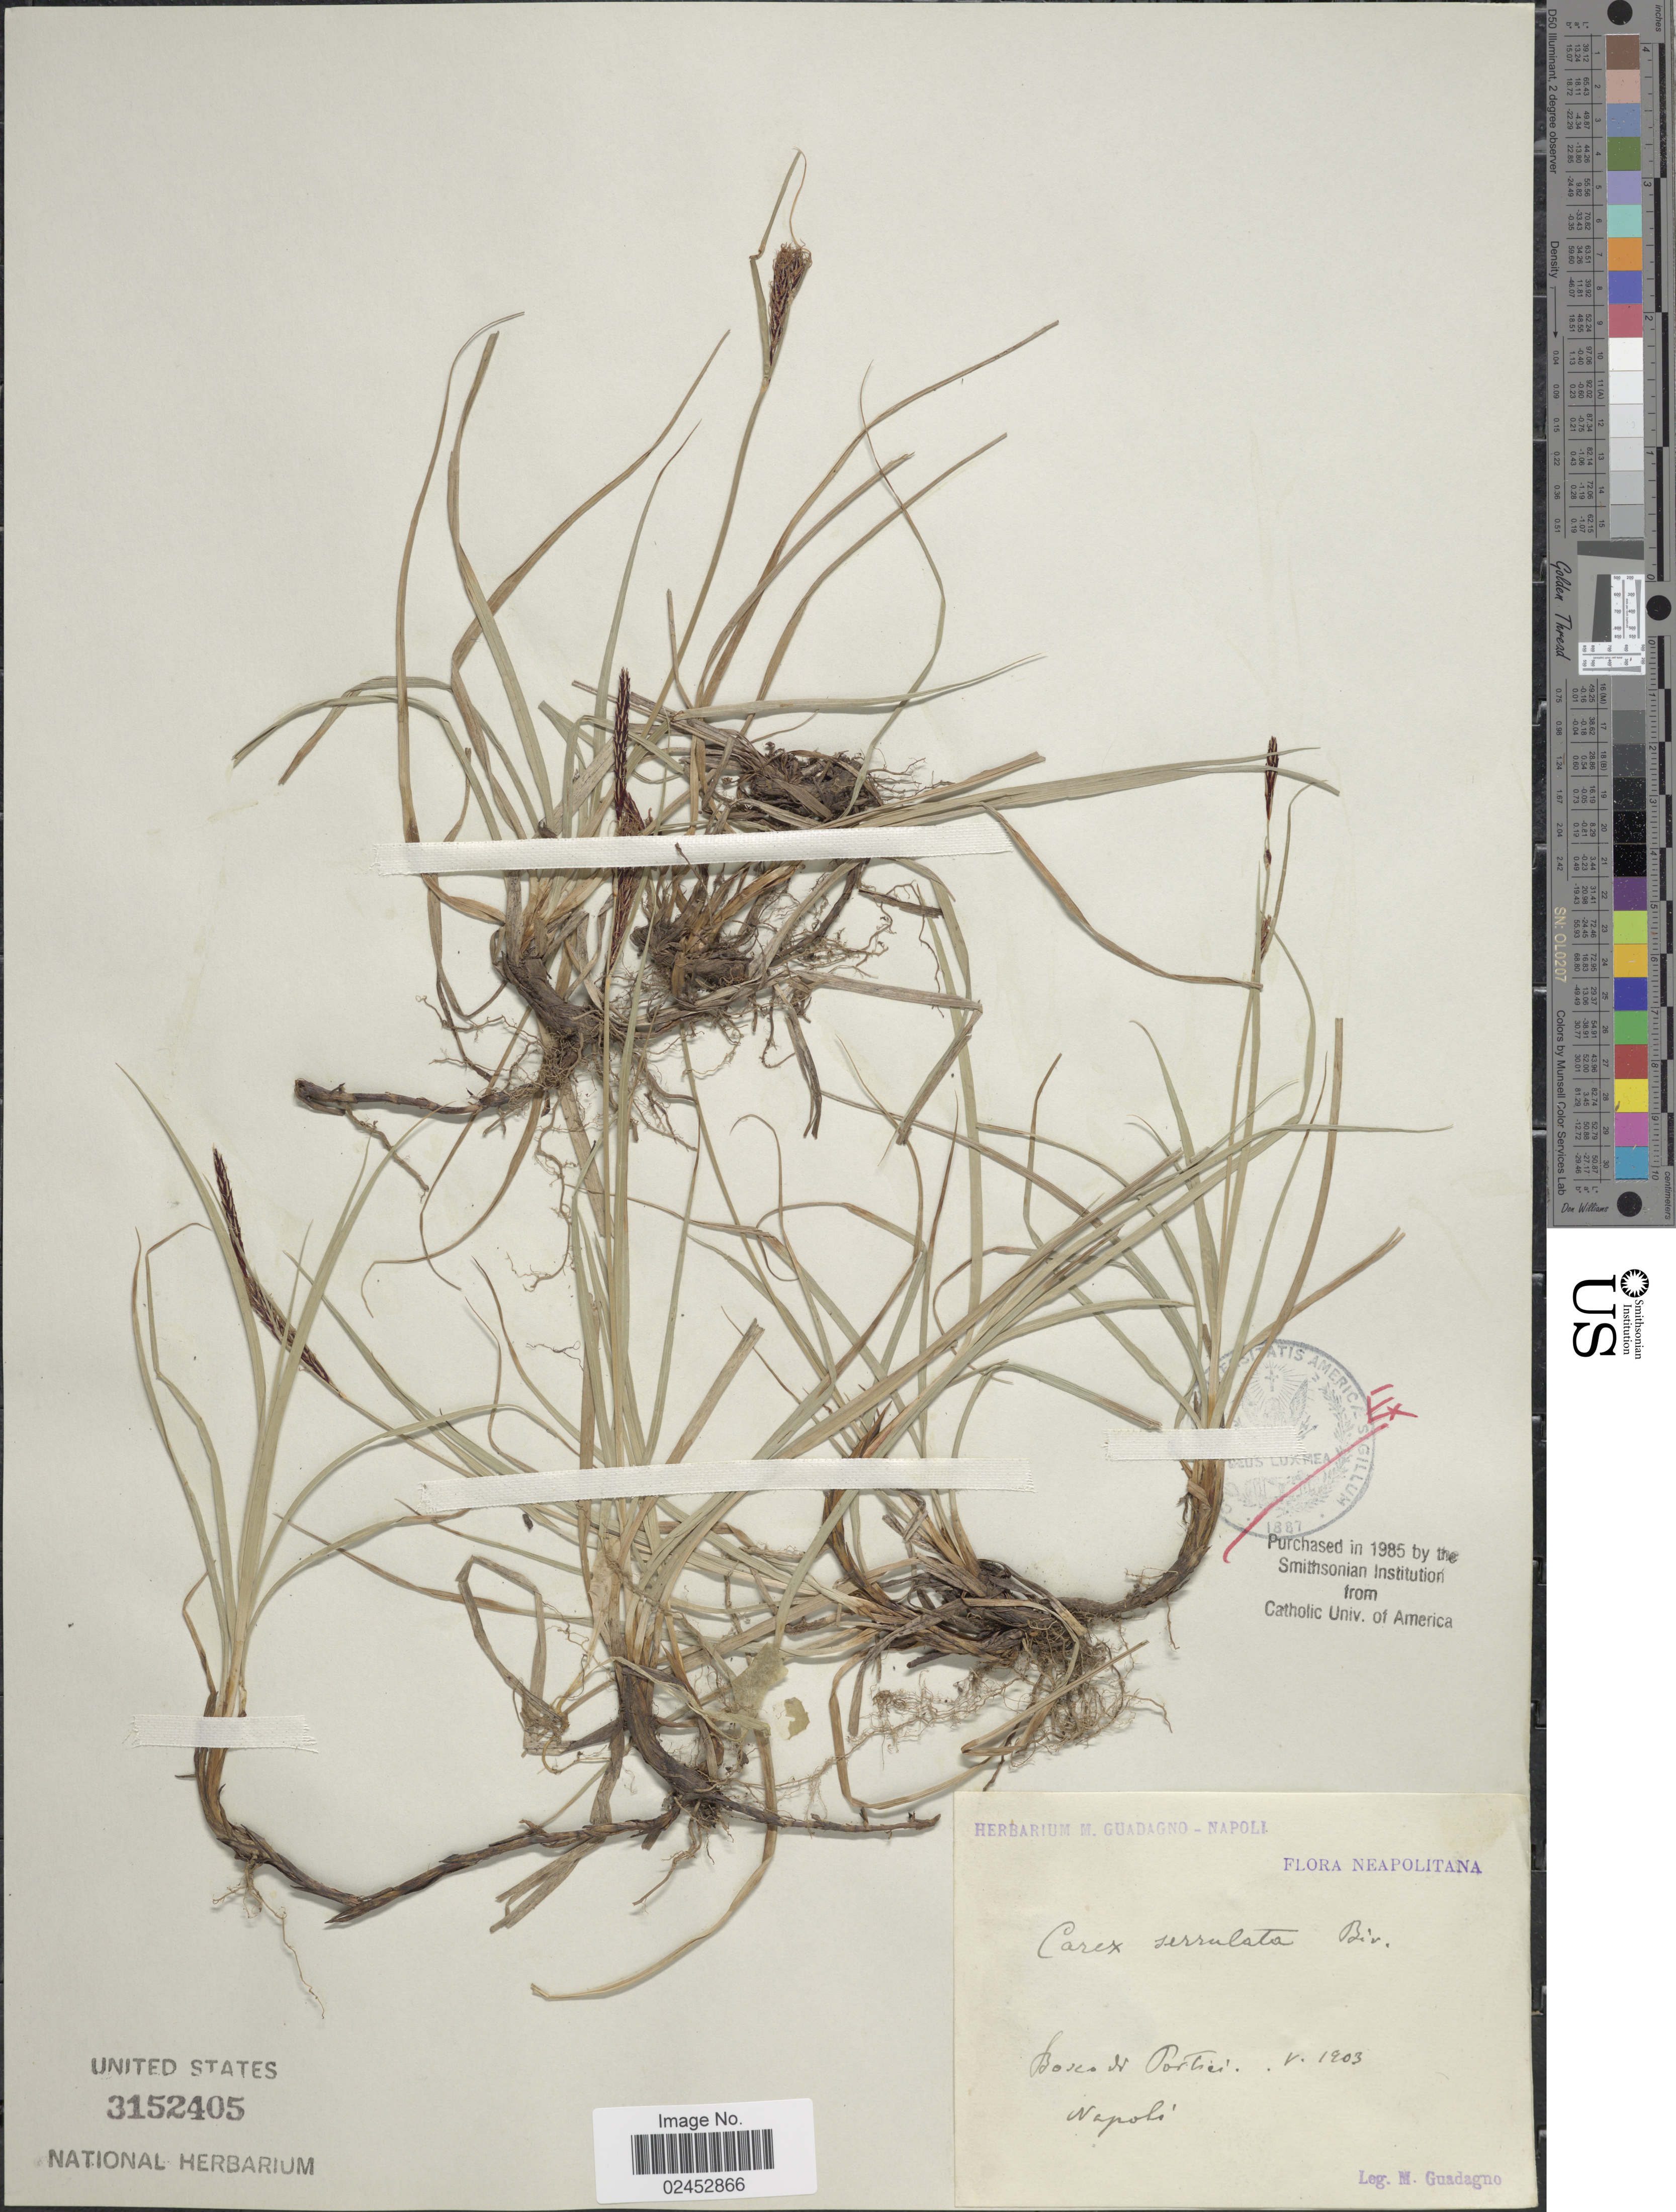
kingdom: Plantae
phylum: Tracheophyta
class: Liliopsida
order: Poales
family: Cyperaceae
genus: Carex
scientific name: Carex flacca subsp. erythrostachys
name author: (Hoppe) Holub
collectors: M. Guadagno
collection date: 1903-05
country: Italy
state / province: Campania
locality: Neopolitana, Bosco di Portici, Napoli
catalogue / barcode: US 3152405